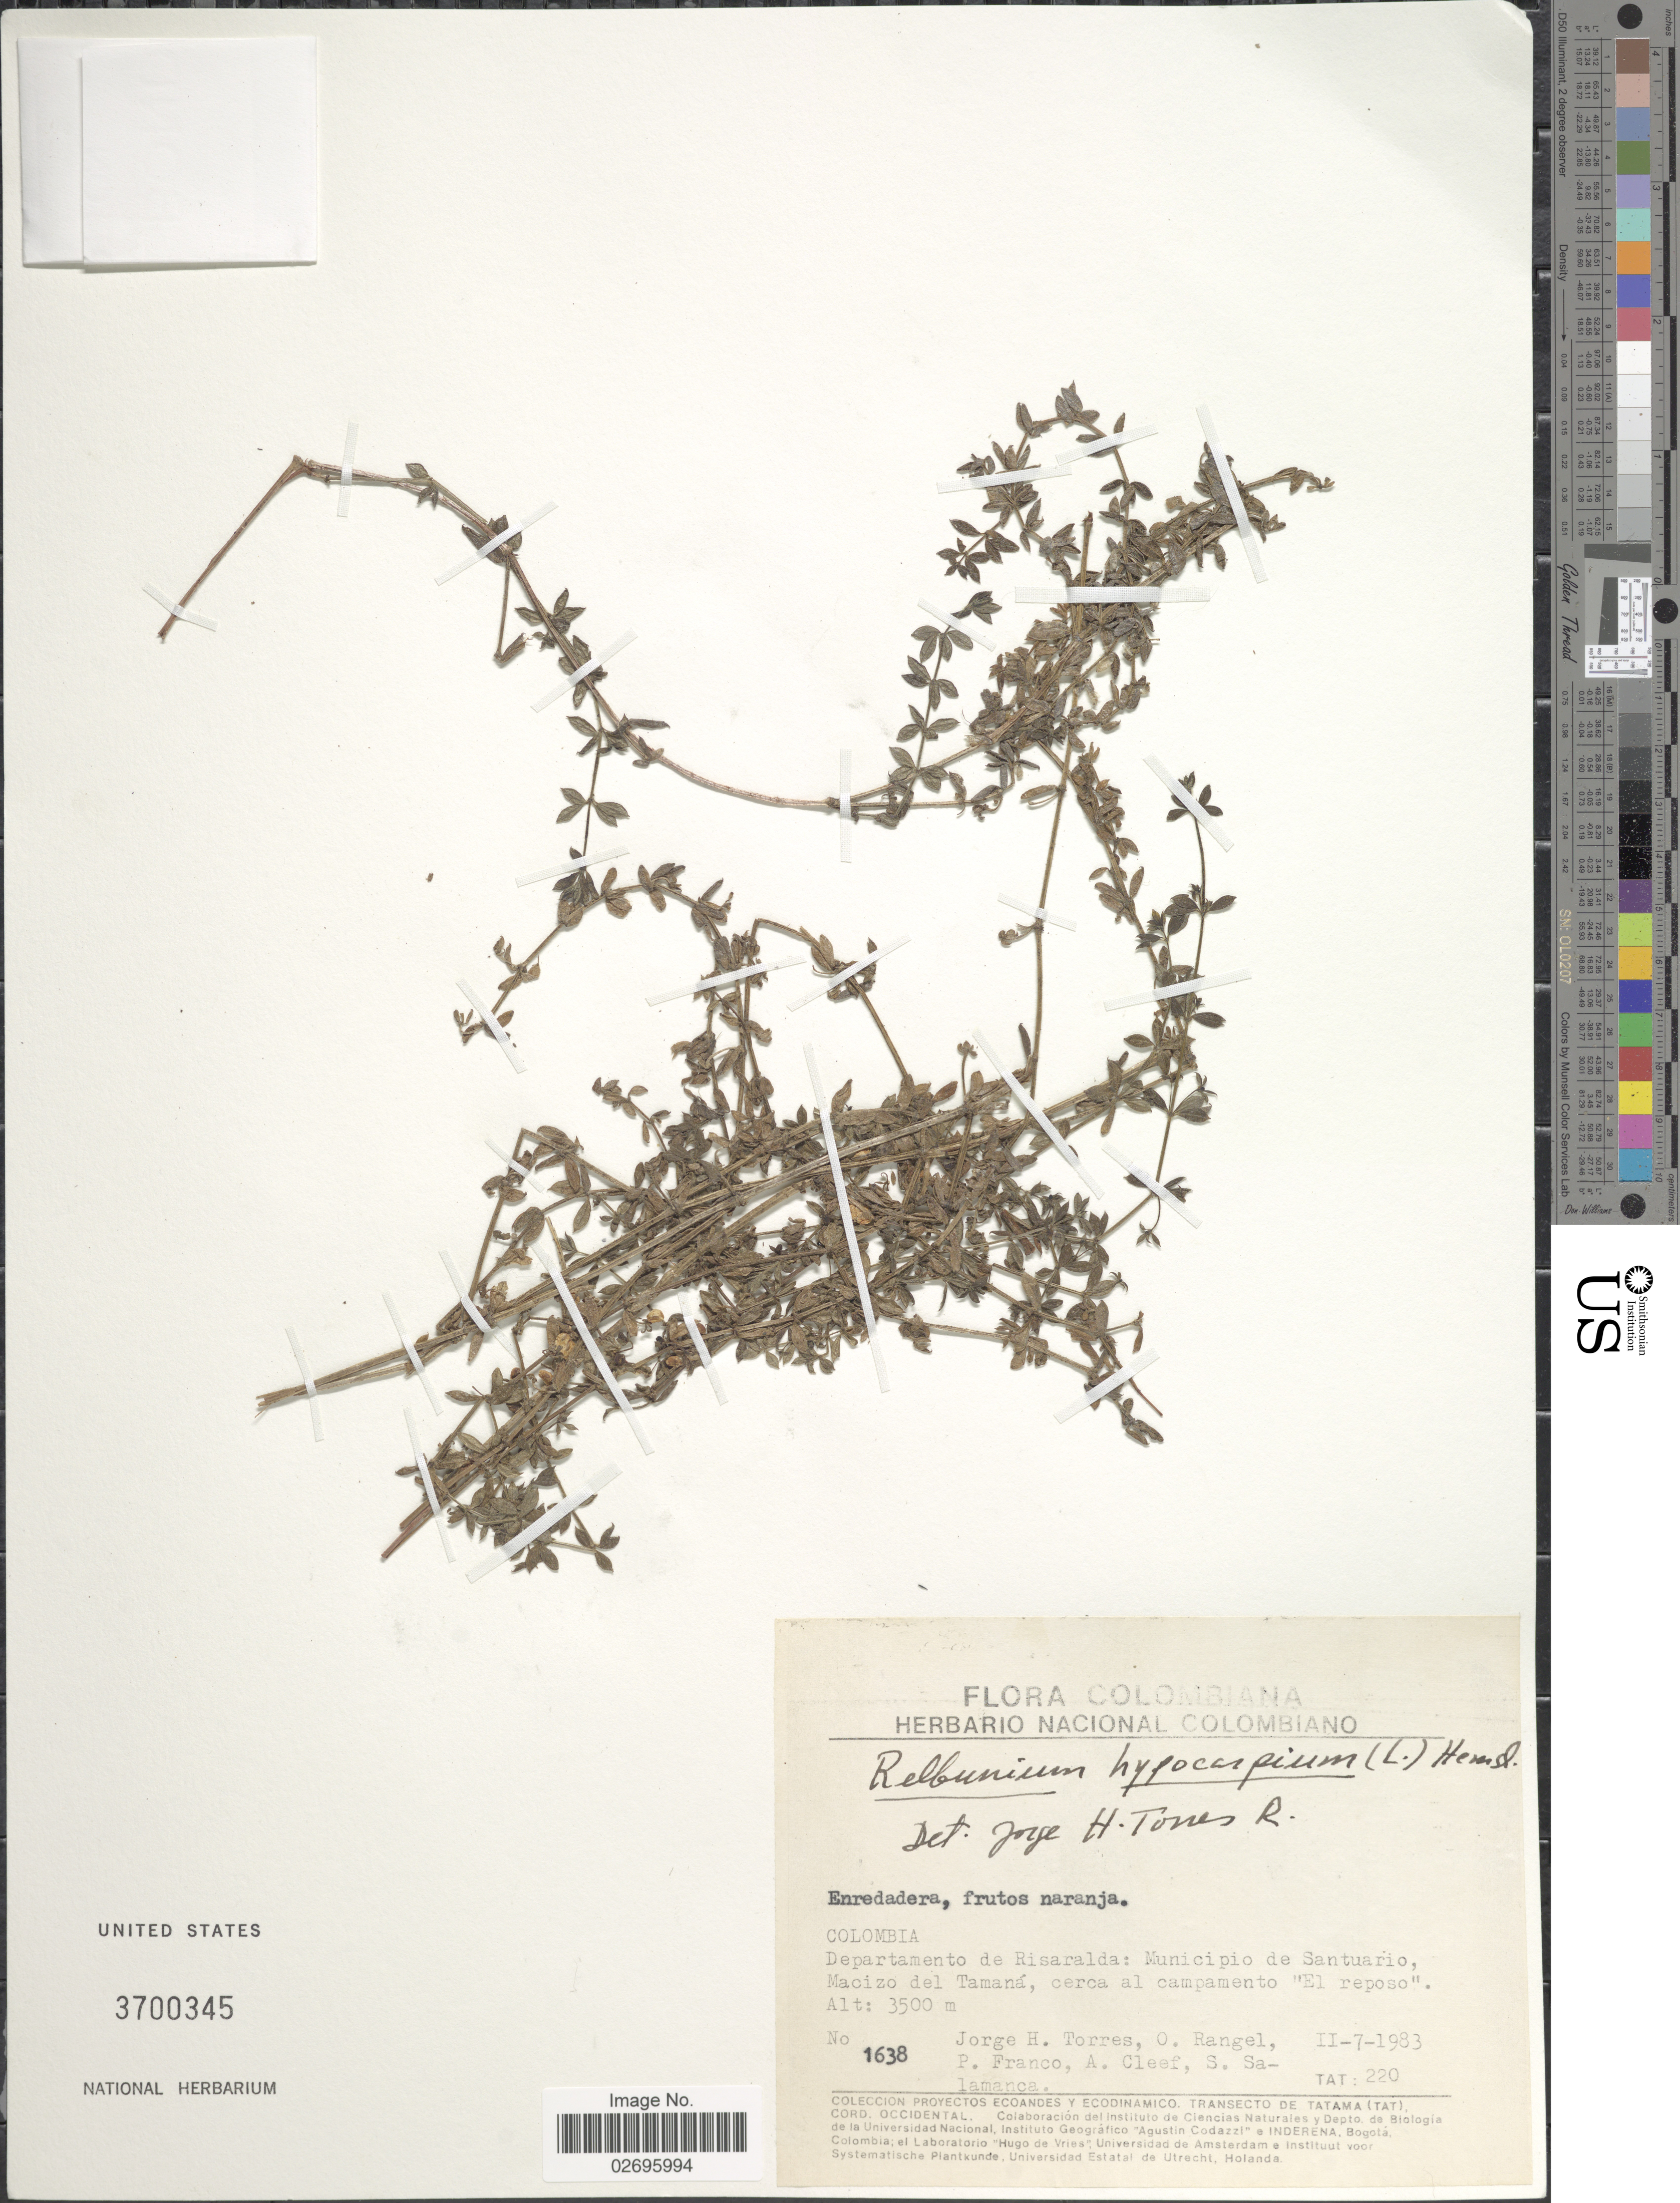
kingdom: Plantae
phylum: Tracheophyta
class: Magnoliopsida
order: Gentianales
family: Rubiaceae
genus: Galium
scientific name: Galium hypocarpium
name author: (L.) Endl. ex Griseb.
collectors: J. H. Torres, O. Rangel, P. Franco, A. M. Cleef & S. Salamanca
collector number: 1638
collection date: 1983-02-07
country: Colombia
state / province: Risaralda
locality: Departamento de Risaralda: Municipio de Santuario, Macizo del Tamaná, cerca al campamento 'El reposo'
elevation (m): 3500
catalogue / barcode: US 3700345